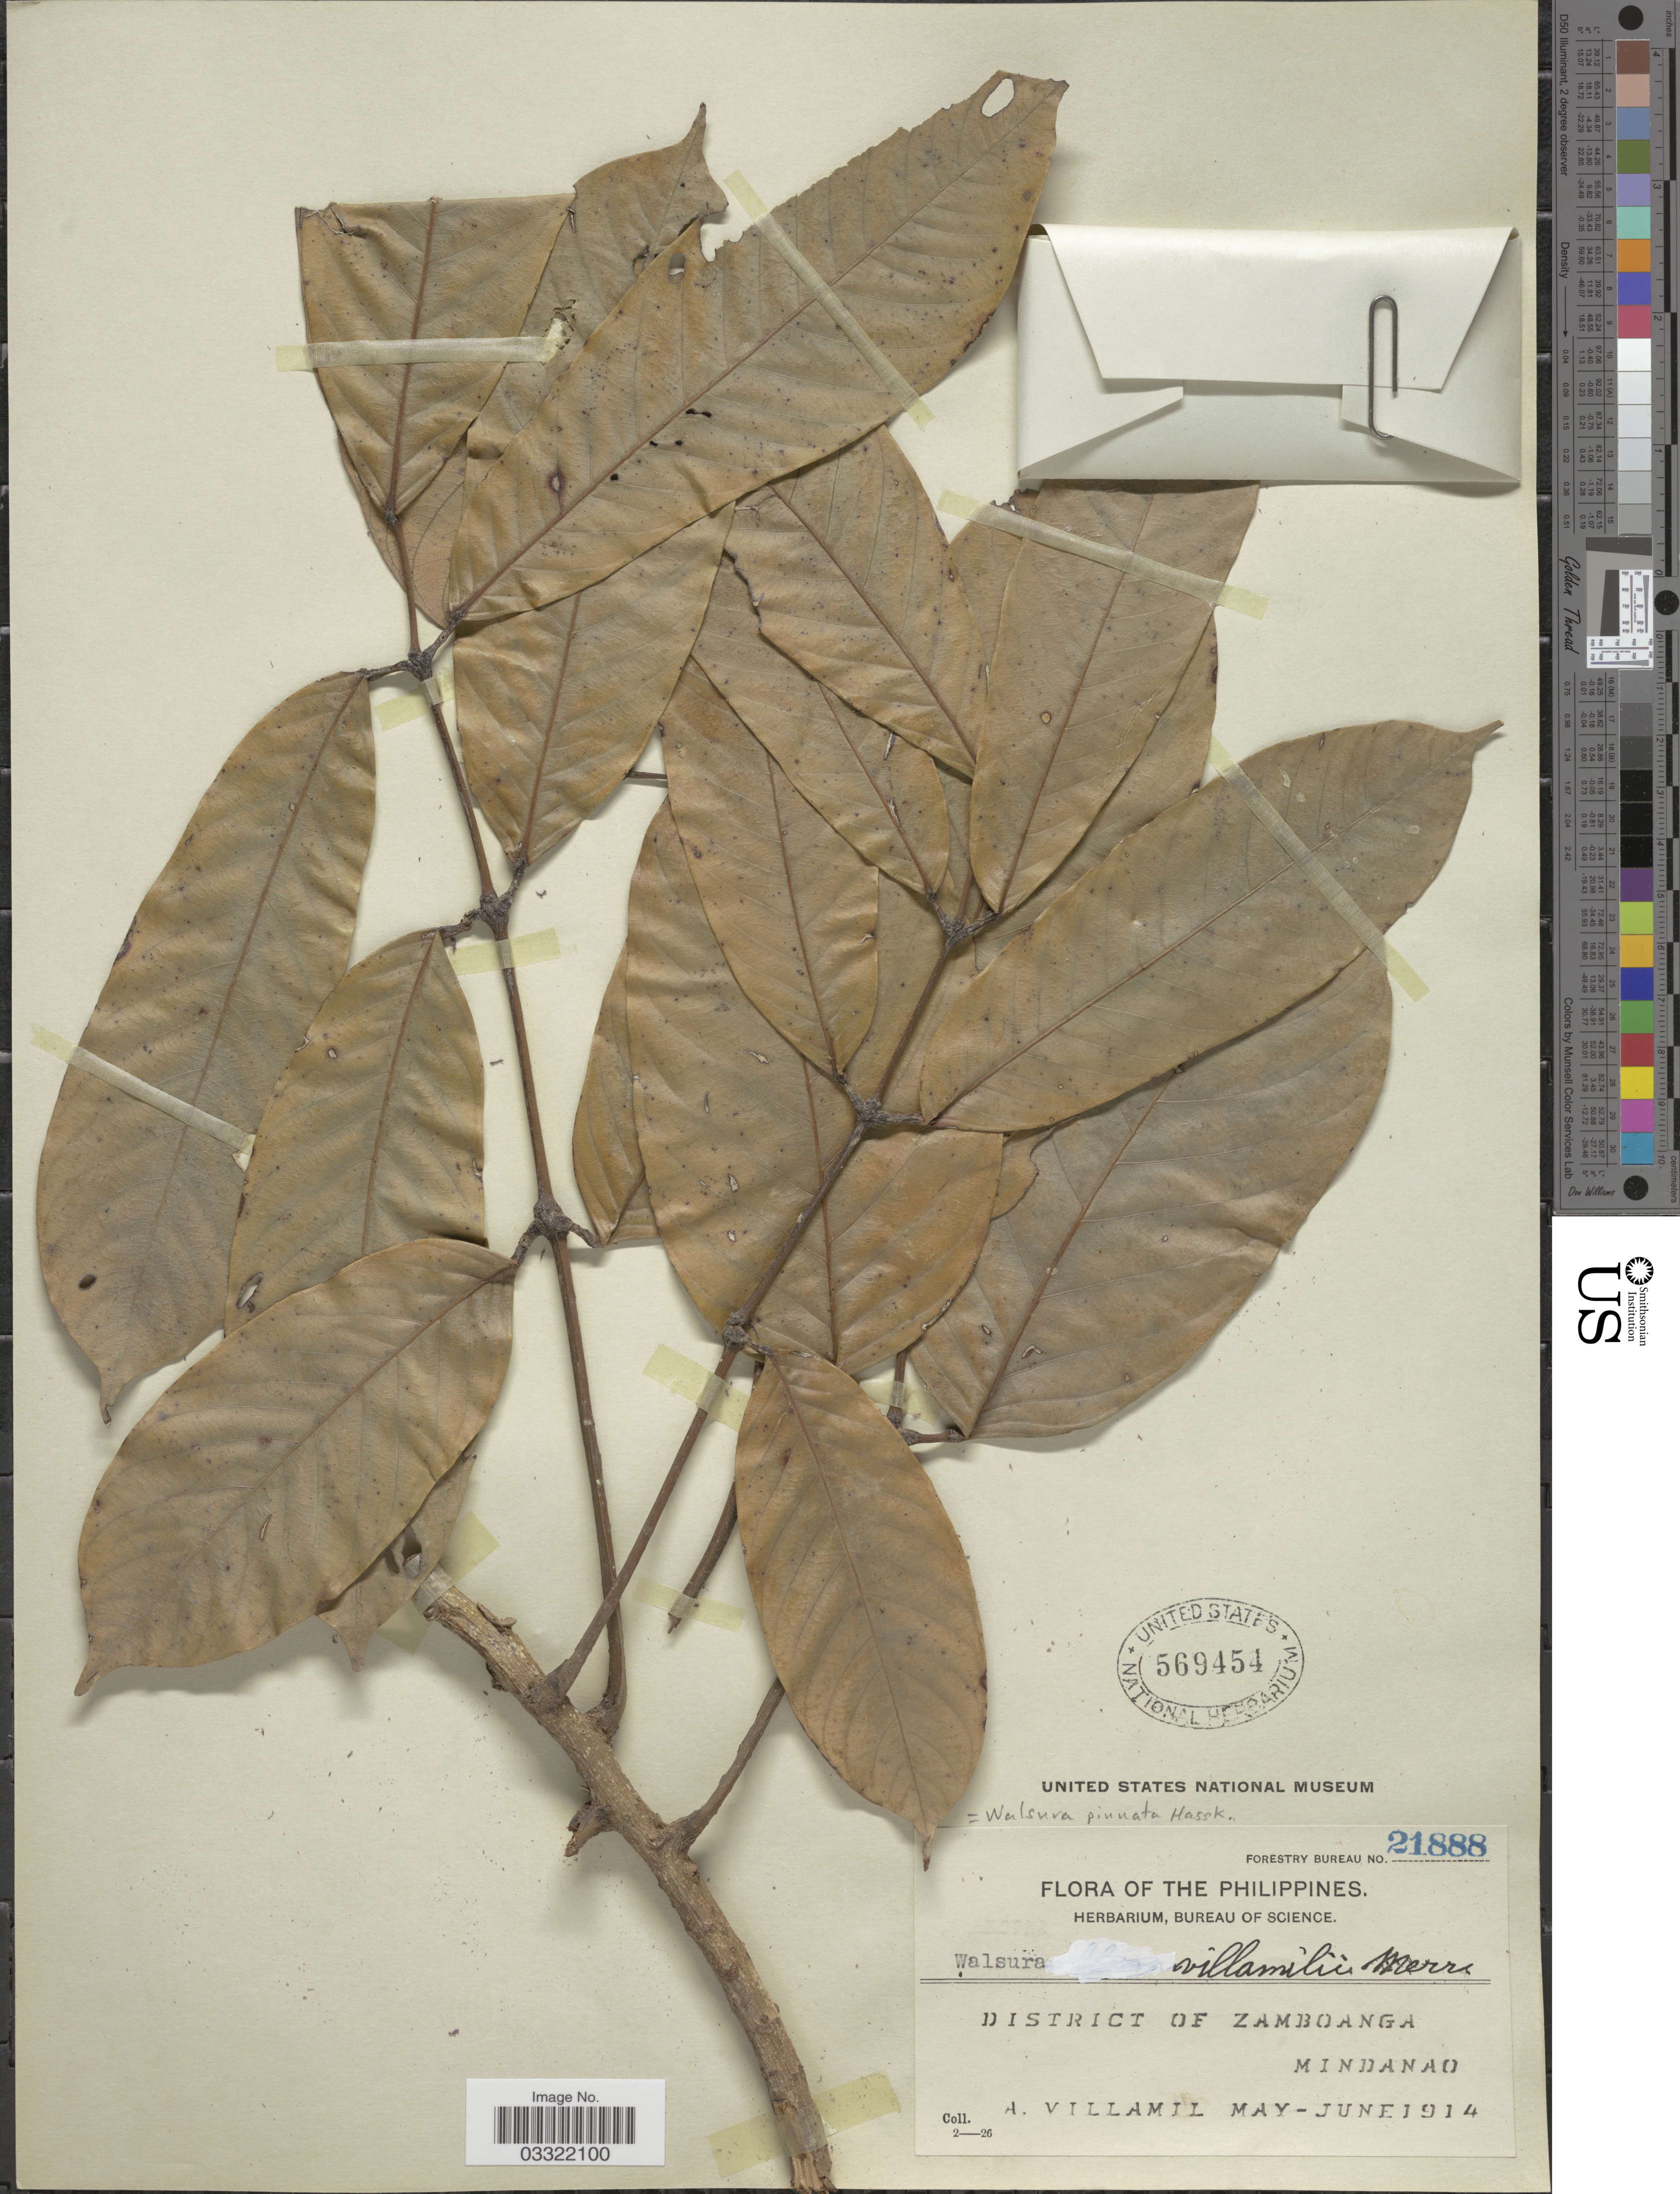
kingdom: Plantae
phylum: Tracheophyta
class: Magnoliopsida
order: Sapindales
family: Meliaceae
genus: Walsura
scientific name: Walsura pinnata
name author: Hassk.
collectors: A. Villamil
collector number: Forestry Bureau 21888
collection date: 1914-05/1914-06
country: Philippines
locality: District of Zamboanga, Mindanao.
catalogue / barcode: US 569454